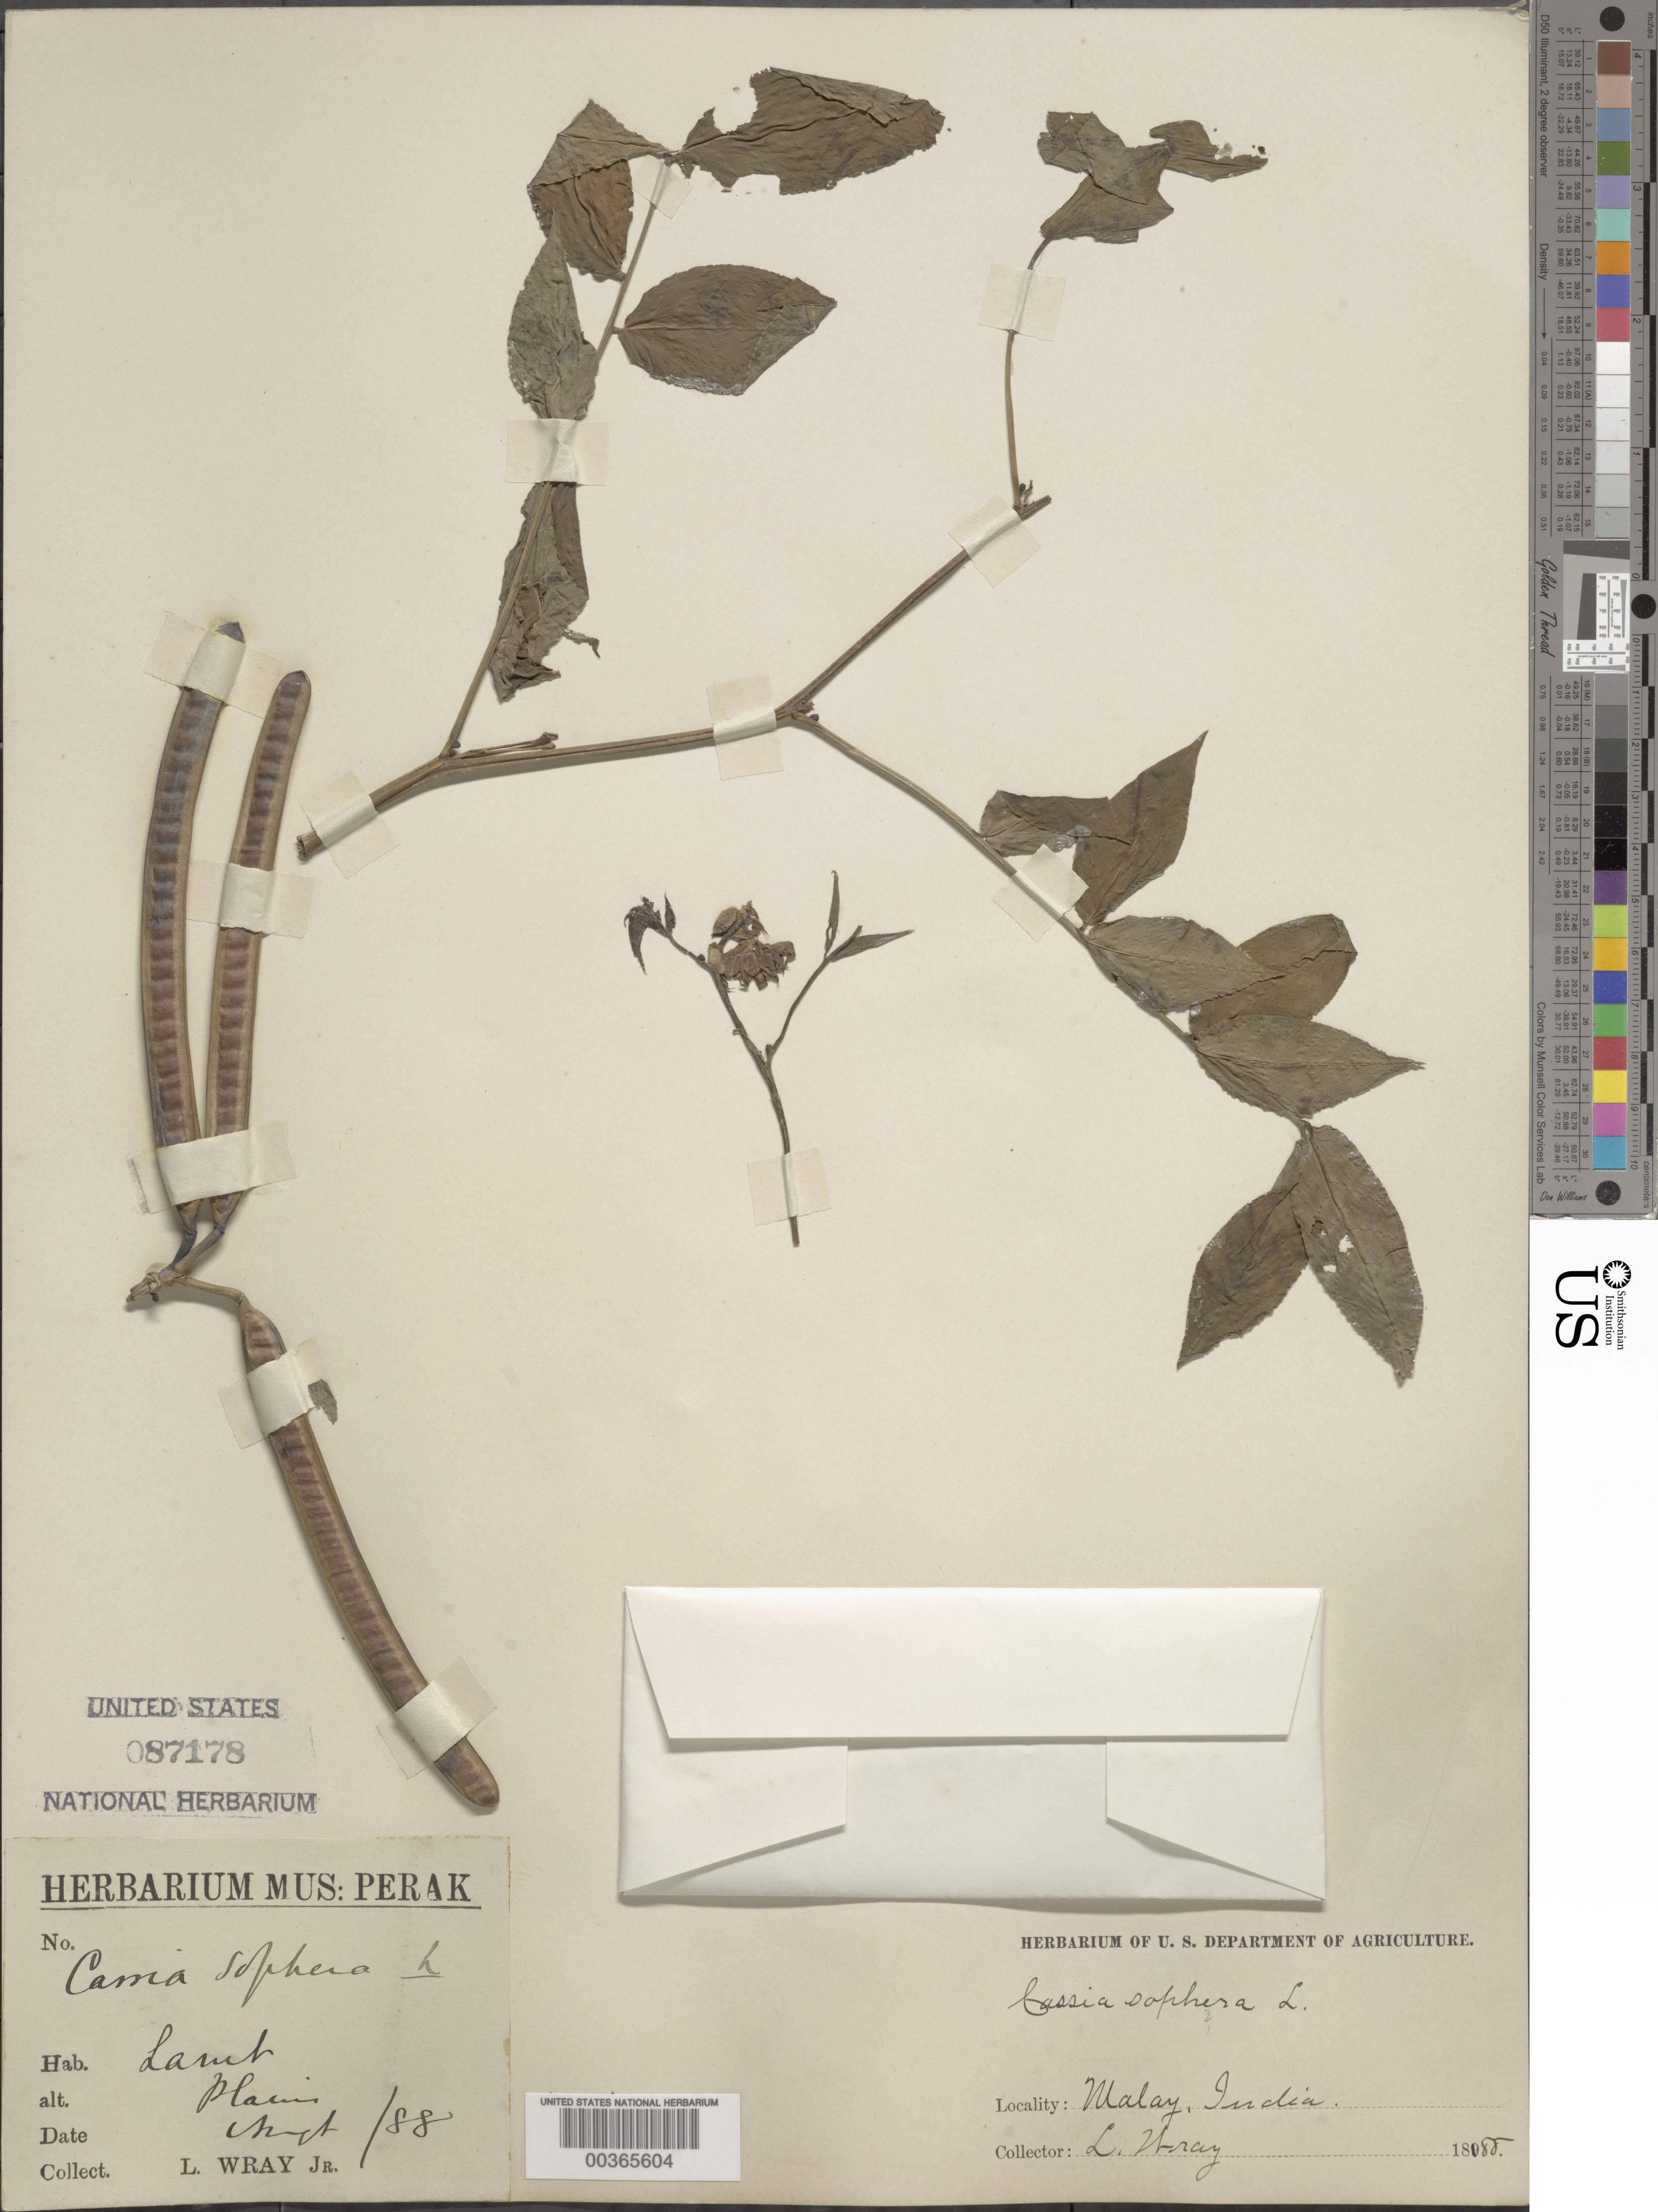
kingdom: Plantae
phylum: Tracheophyta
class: Magnoliopsida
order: Fabales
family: Fabaceae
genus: Senna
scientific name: Senna sophera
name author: (L.) Roxb.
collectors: L. Wray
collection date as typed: Mar 1888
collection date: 1888-03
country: India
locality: Country originally recorded as india / malay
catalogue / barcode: US 87178